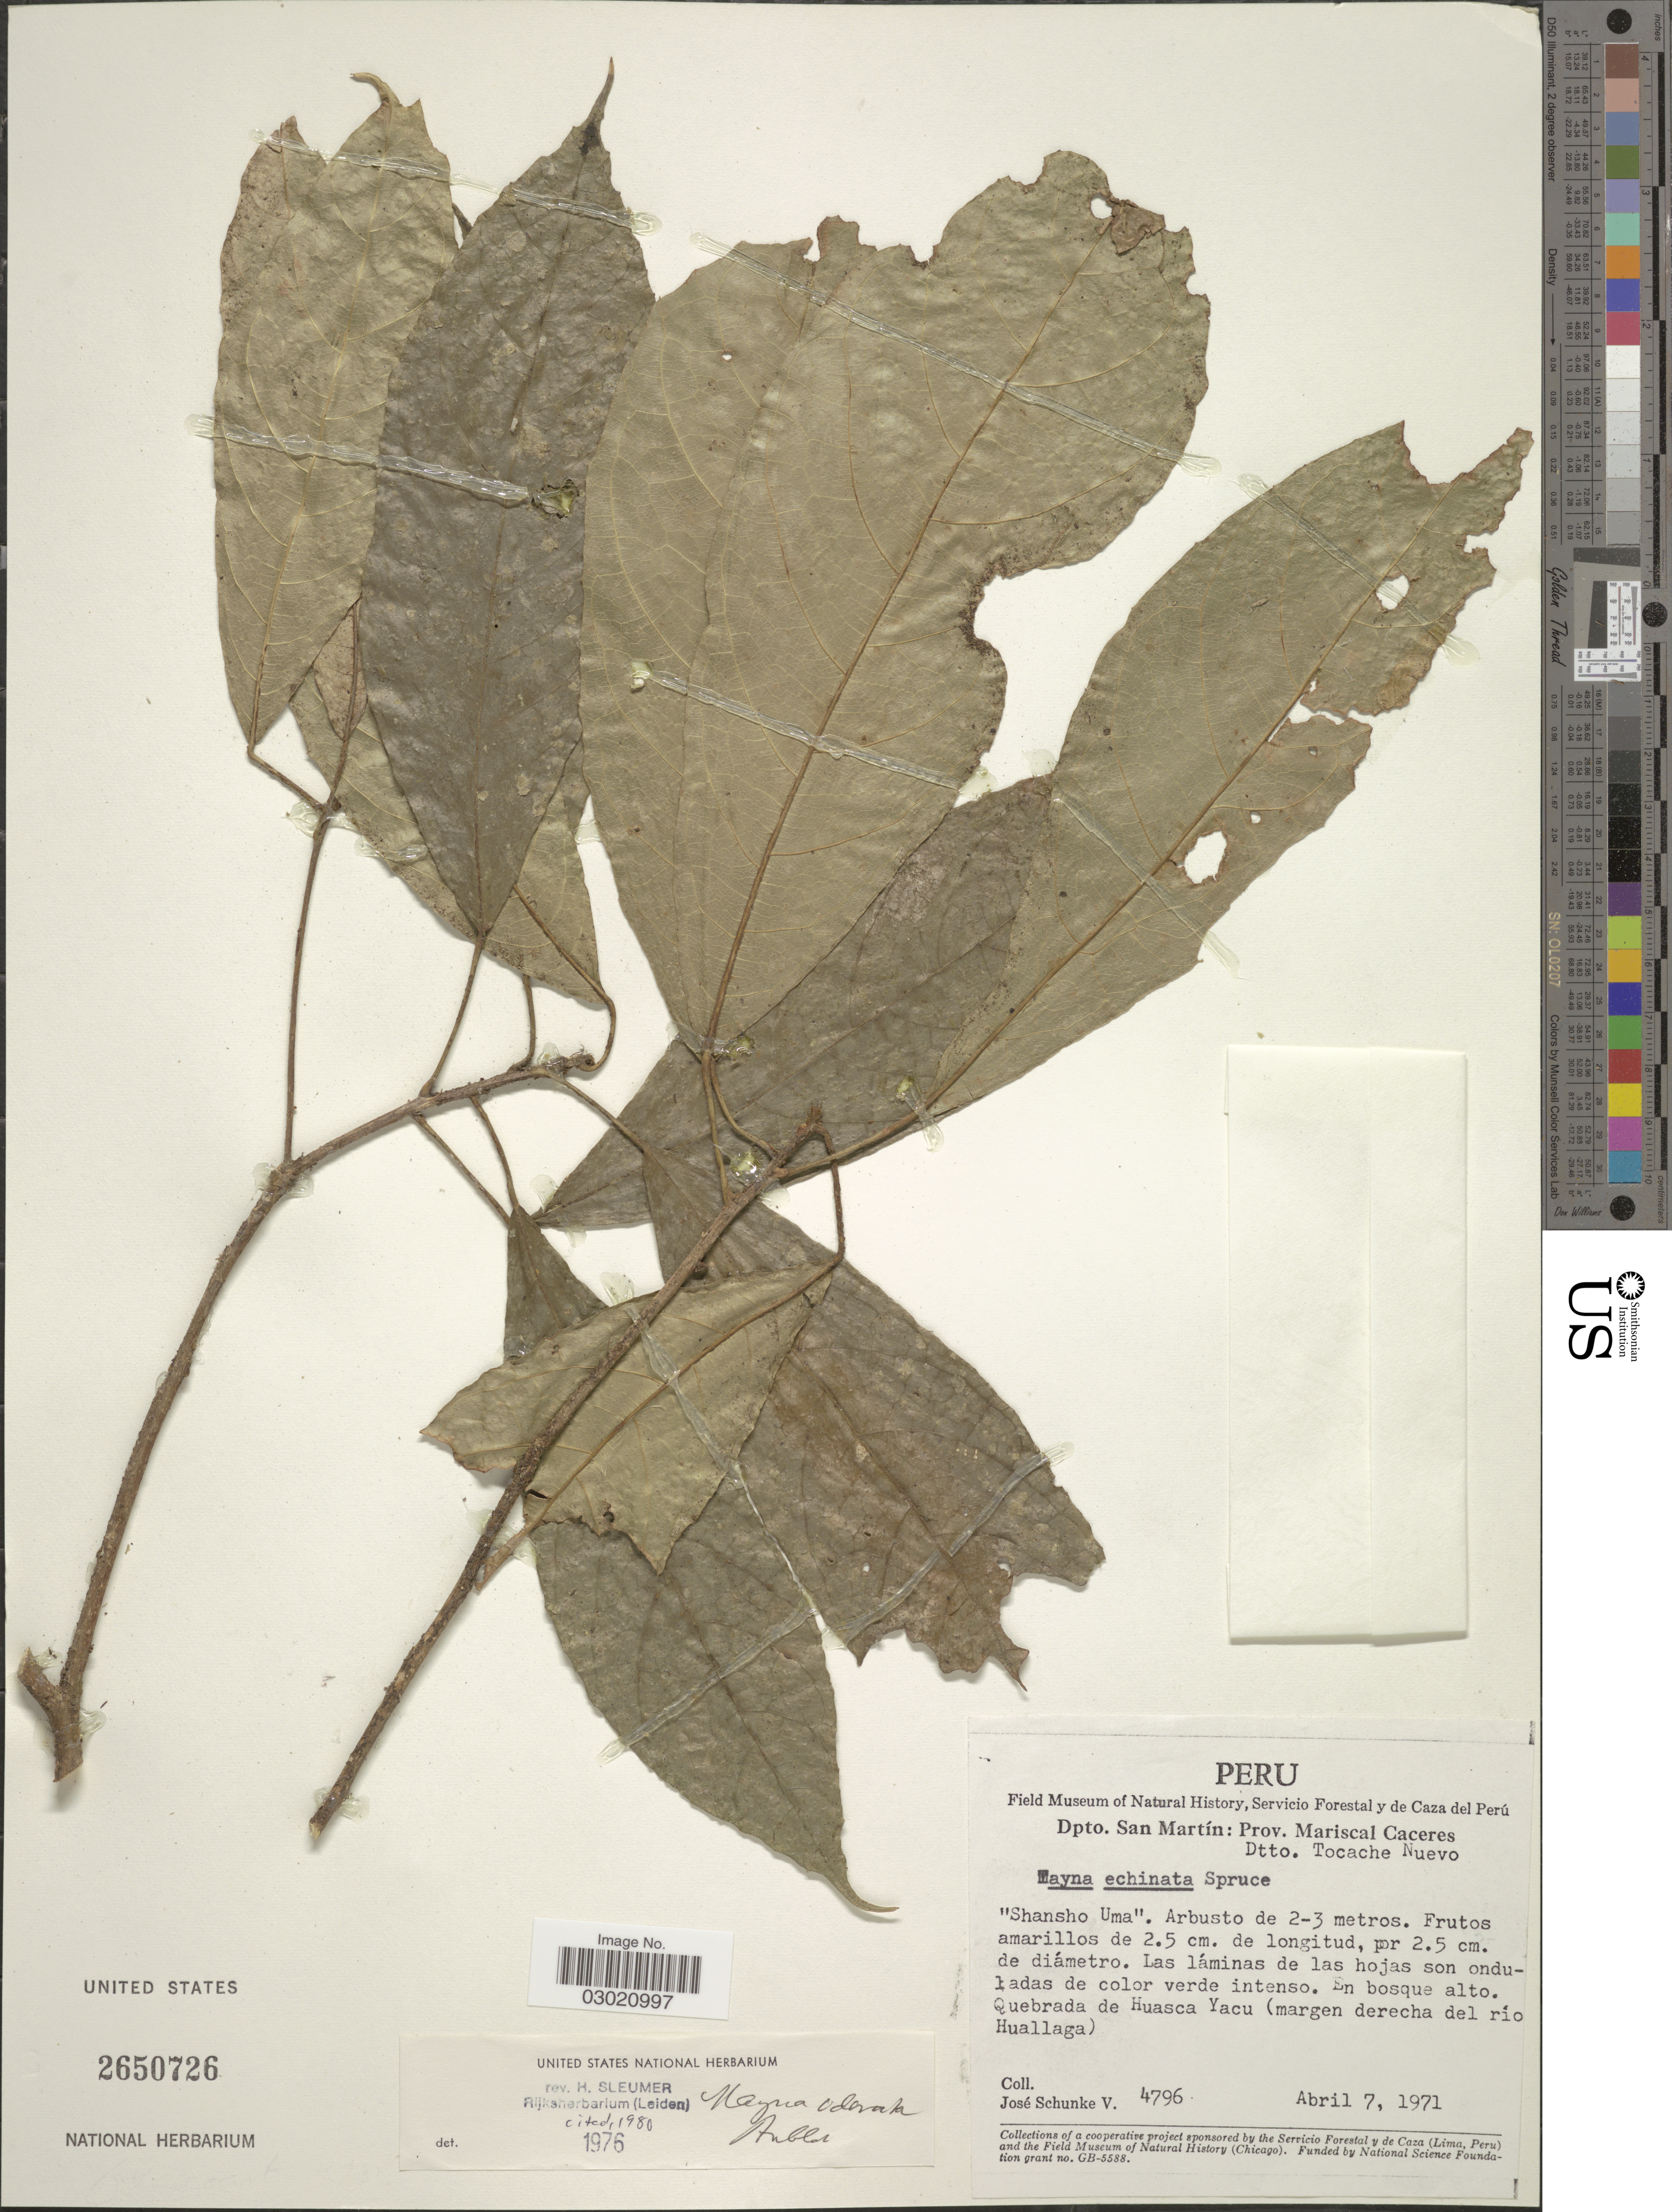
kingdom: Plantae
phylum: Tracheophyta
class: Magnoliopsida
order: Malpighiales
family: Achariaceae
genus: Mayna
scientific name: Mayna odorata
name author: Aubl.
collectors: J. Schunke Vigo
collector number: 4796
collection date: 1971-04-07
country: Peru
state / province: San Martín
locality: Dpto. San Martín: Prov. Mariscal Caceres. Dtto. Tocache Nuevo. Quebrada de Huasca Yacu (margen derecha del río Huallaga).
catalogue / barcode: US 2650726